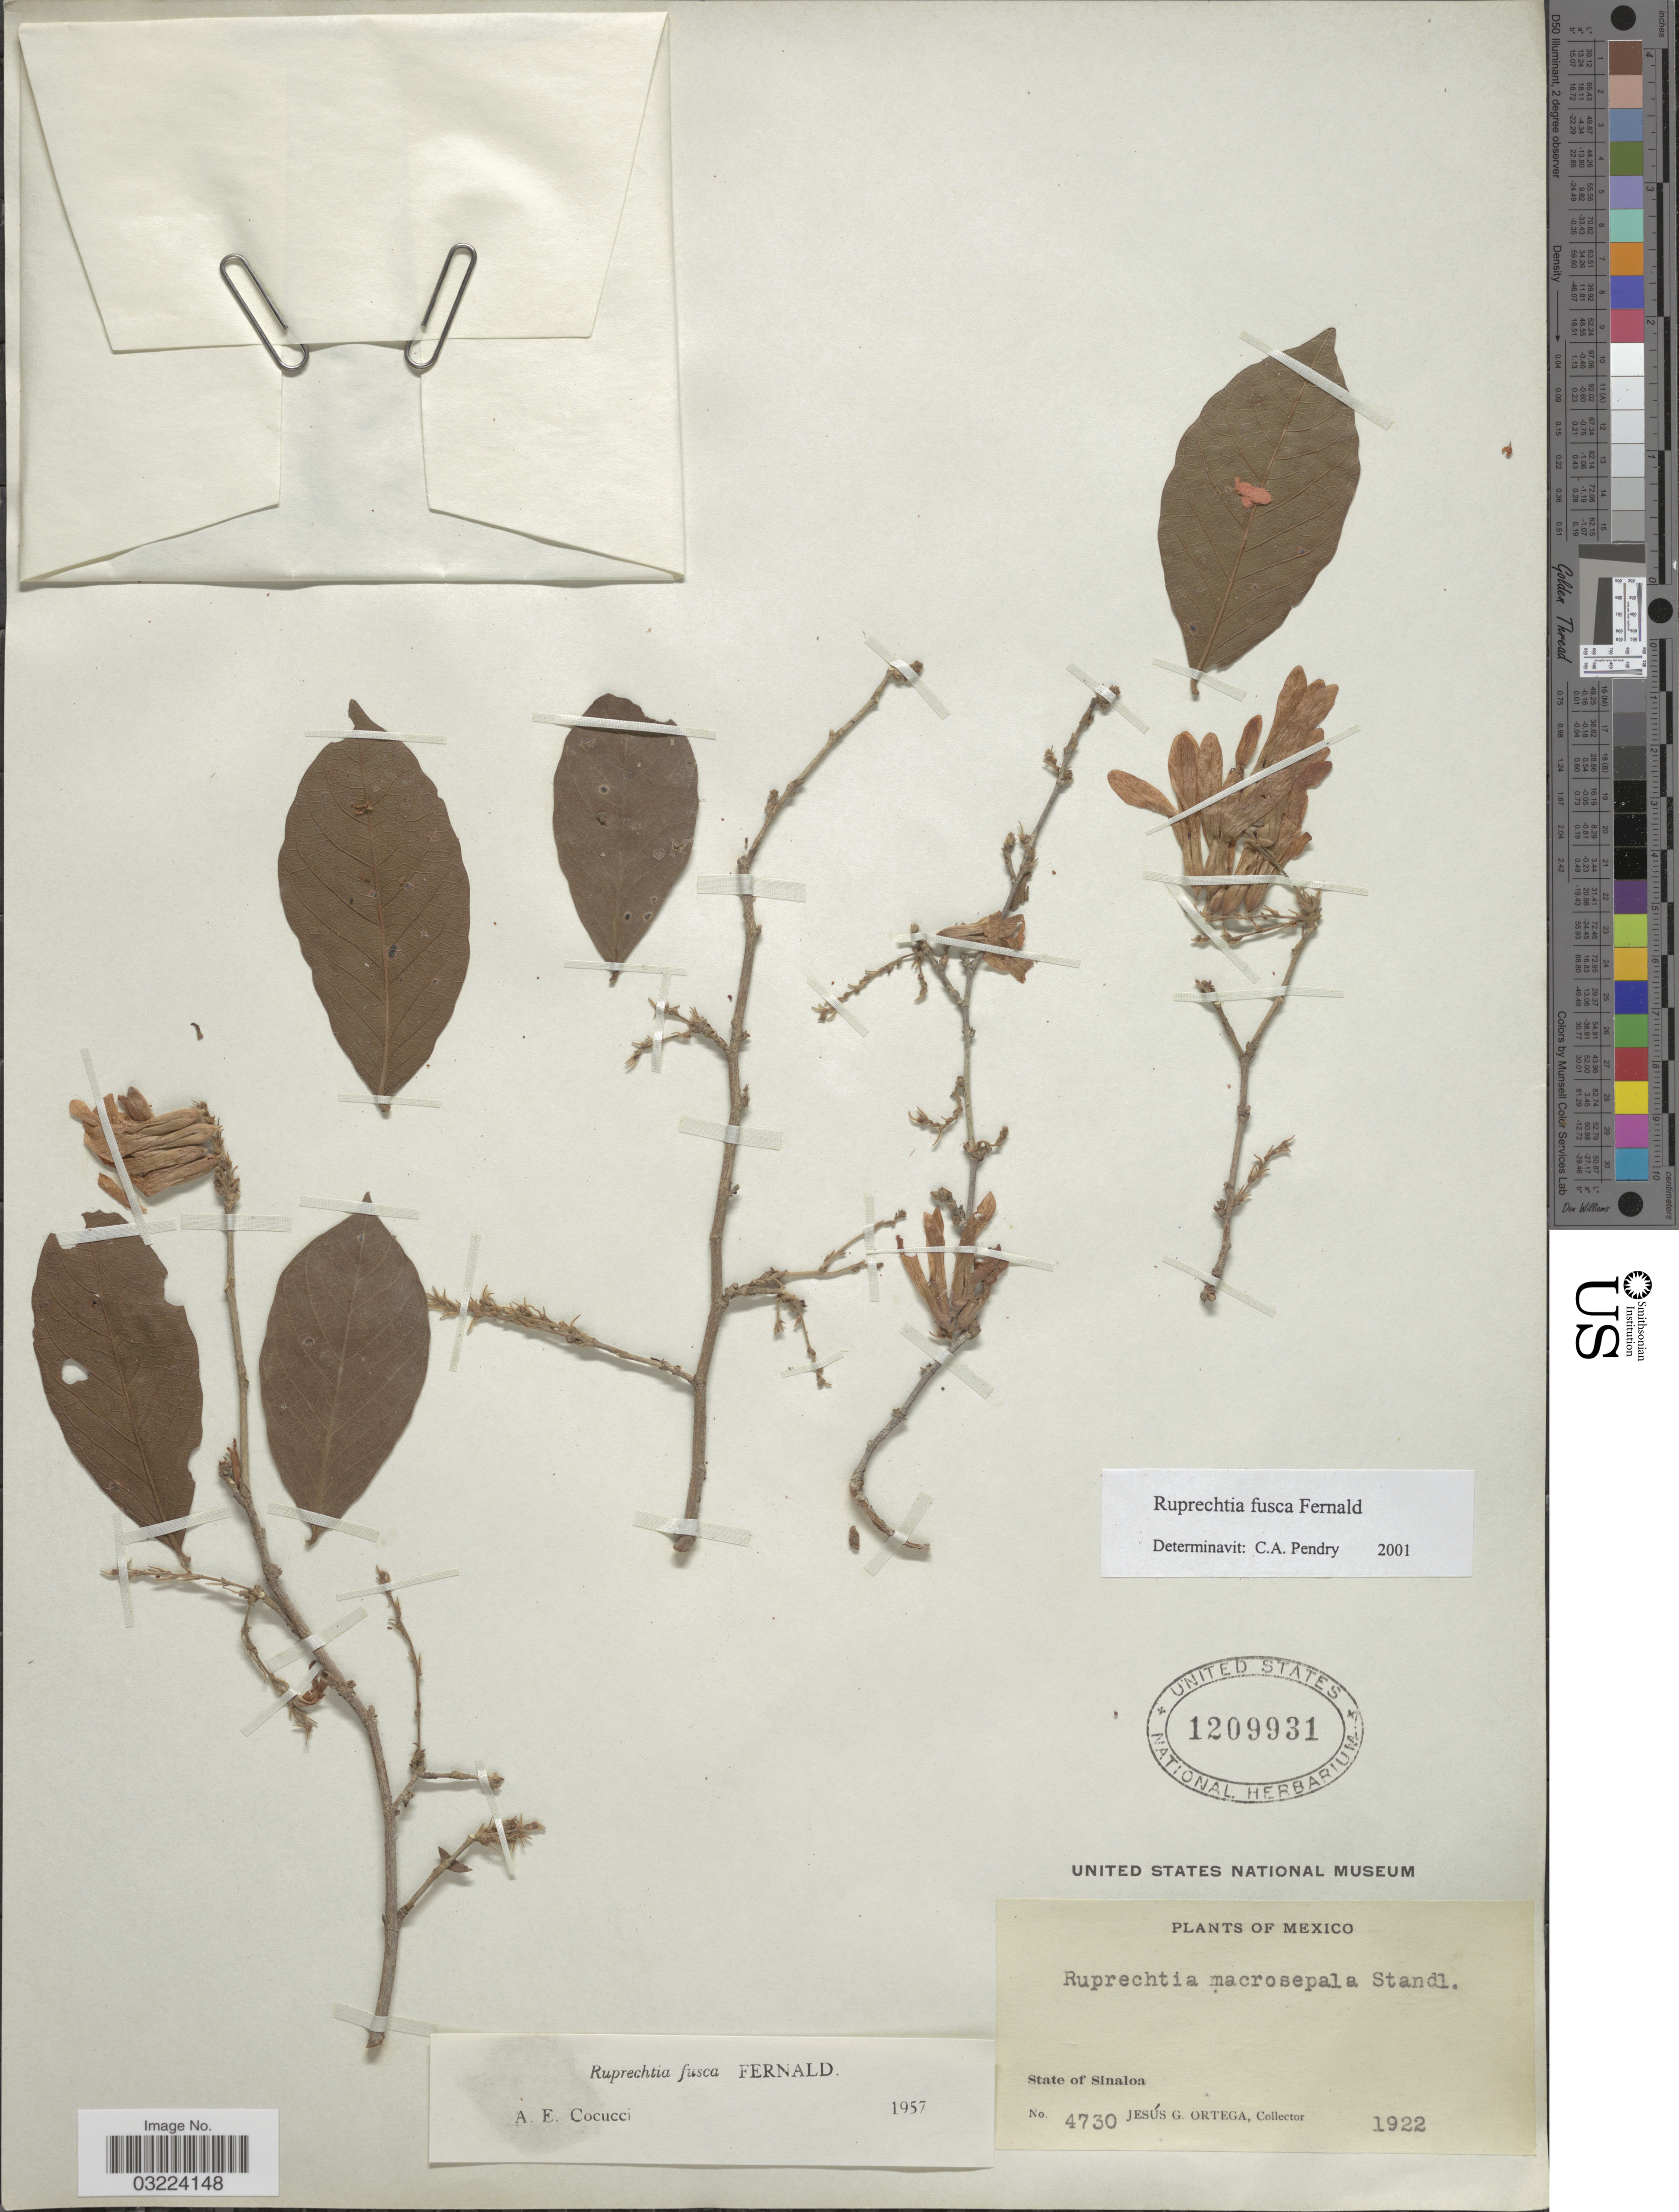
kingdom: Plantae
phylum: Tracheophyta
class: Magnoliopsida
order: Caryophyllales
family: Polygonaceae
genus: Ruprechtia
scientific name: Ruprechtia fusca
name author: Fernald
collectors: J. Ortega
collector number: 4730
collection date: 1922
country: Mexico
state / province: Sinaloa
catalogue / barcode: US 1209931